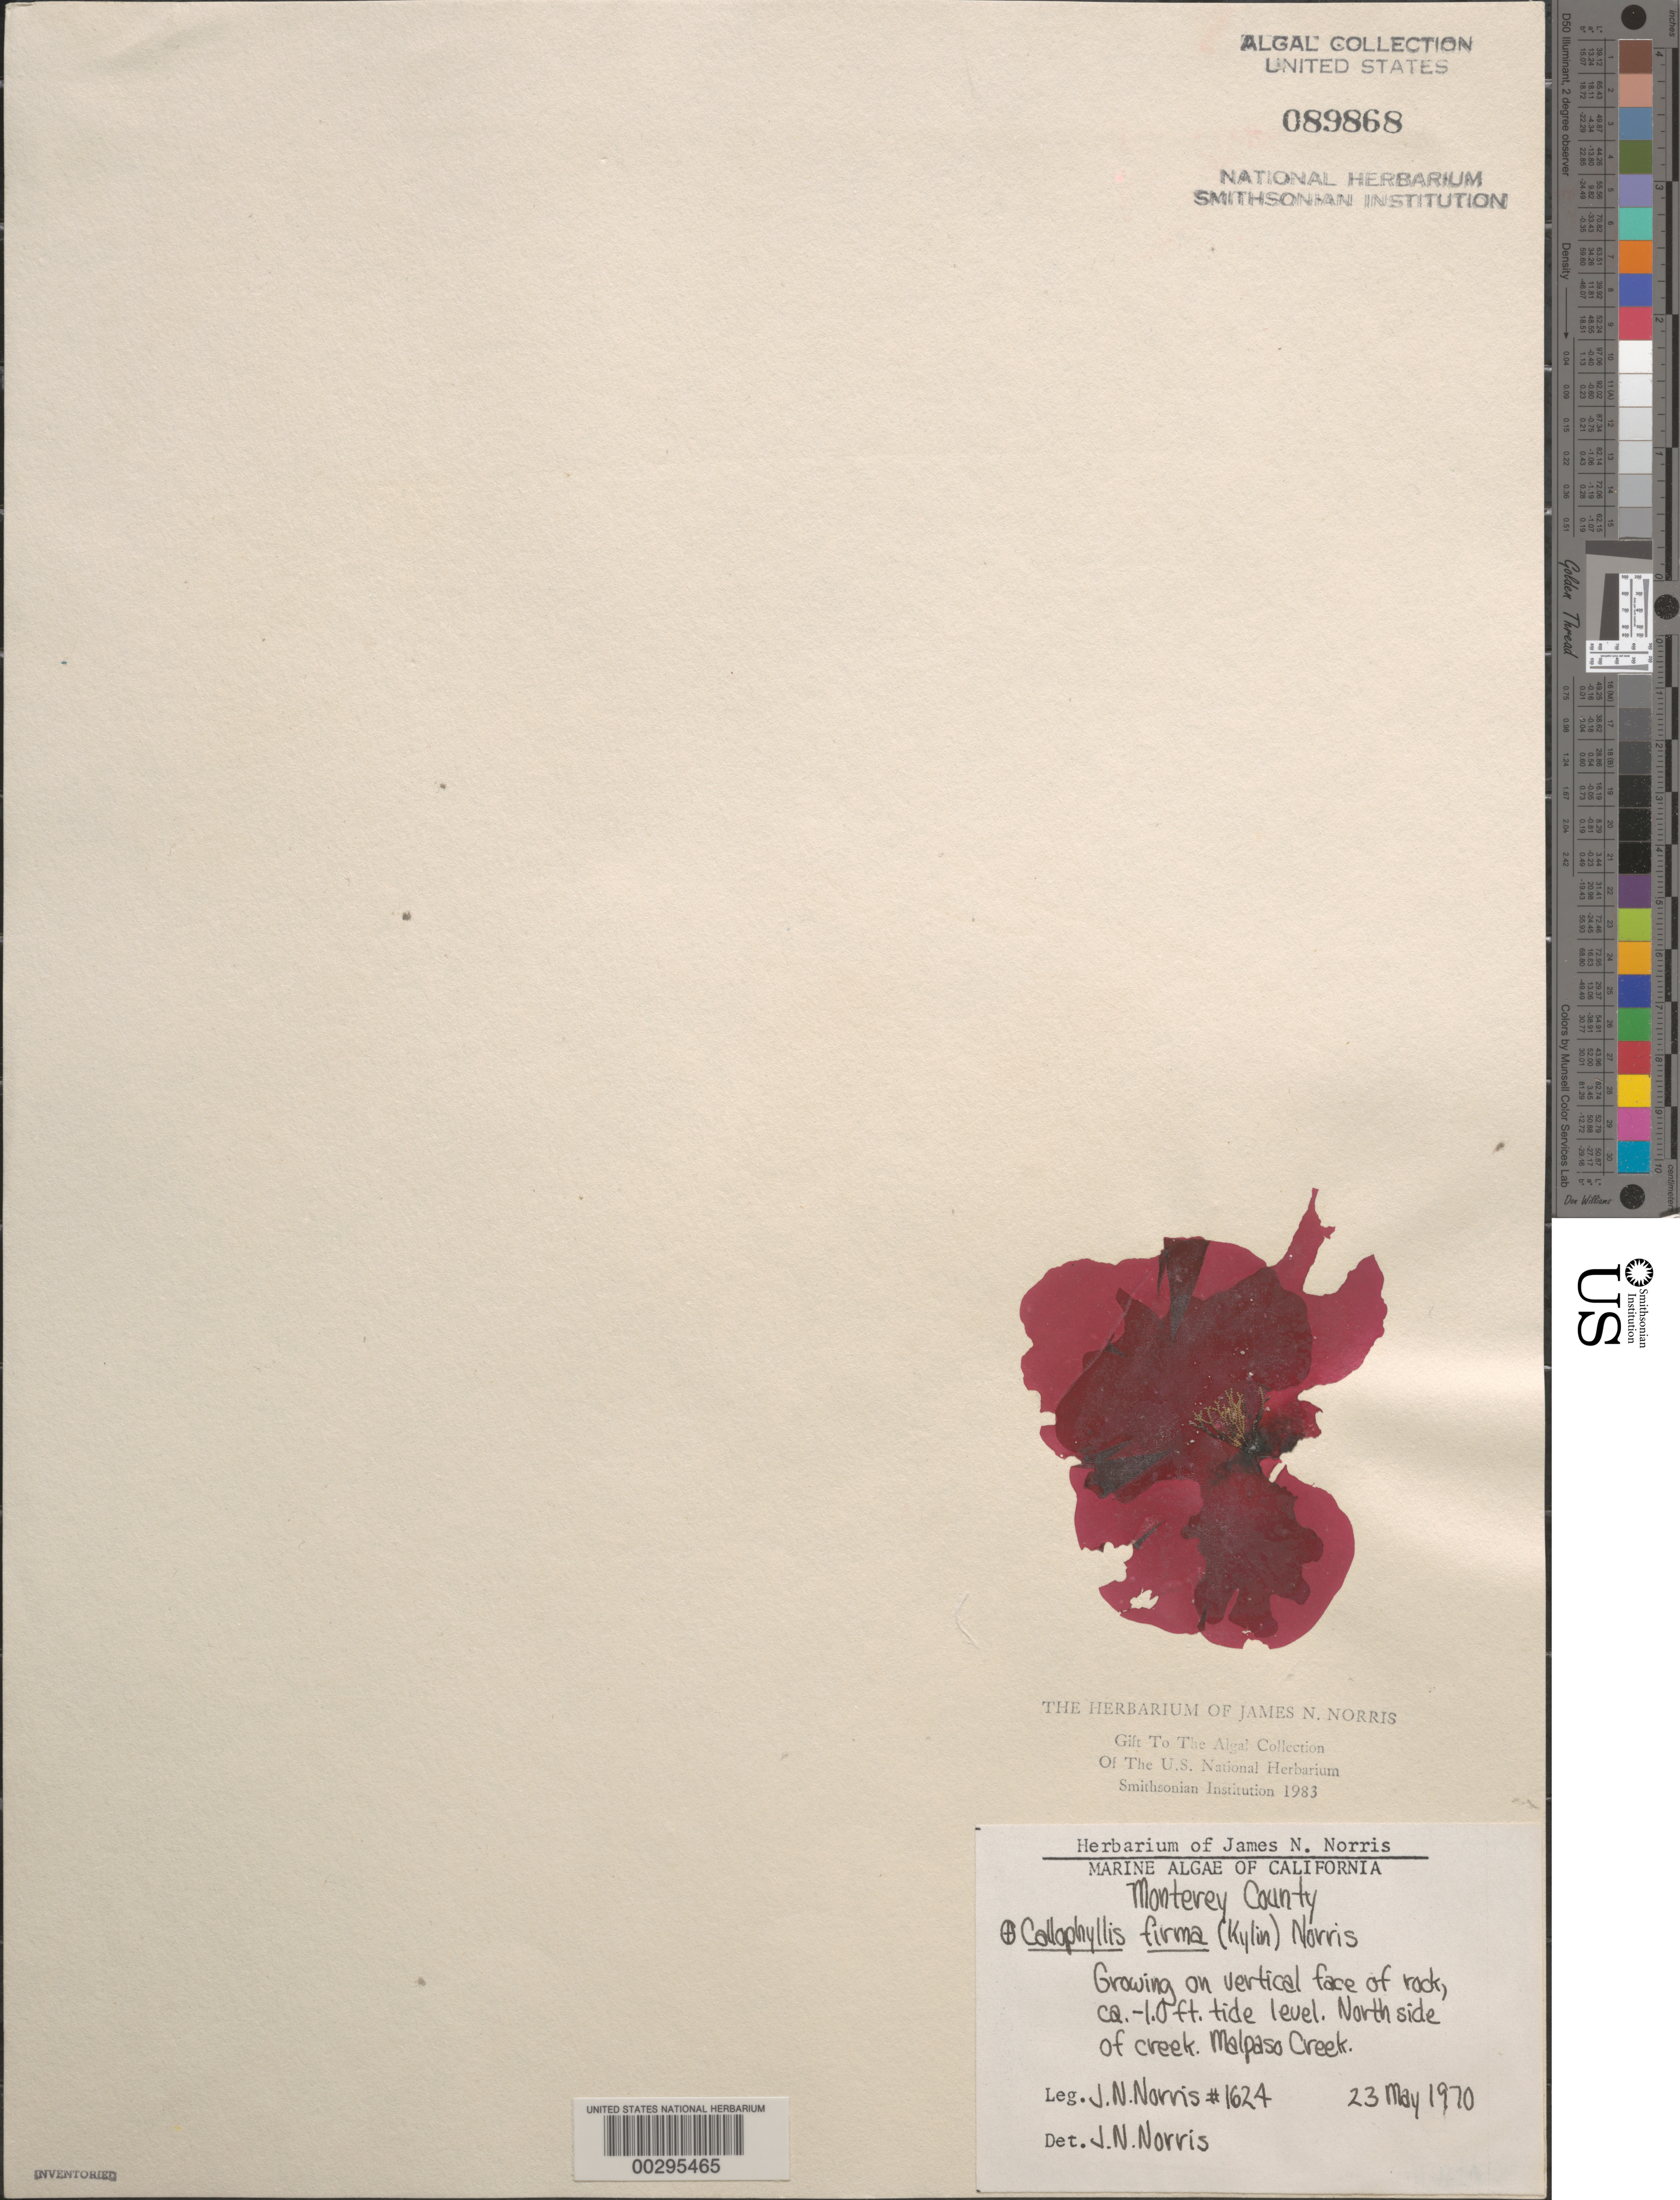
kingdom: Plantae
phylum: Rhodophyta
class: Florideophyceae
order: Gigartinales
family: Kallymeniaceae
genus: Salishia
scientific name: Salishia firma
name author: (Kylin) Clarkston & G.W. Saunders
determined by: Algae name updating Project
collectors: J. N. Norris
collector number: JN-1624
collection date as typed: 23 May 1970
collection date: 1970-05-23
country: United States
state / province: California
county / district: Monterey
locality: Malpaso Creek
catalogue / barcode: US 89868